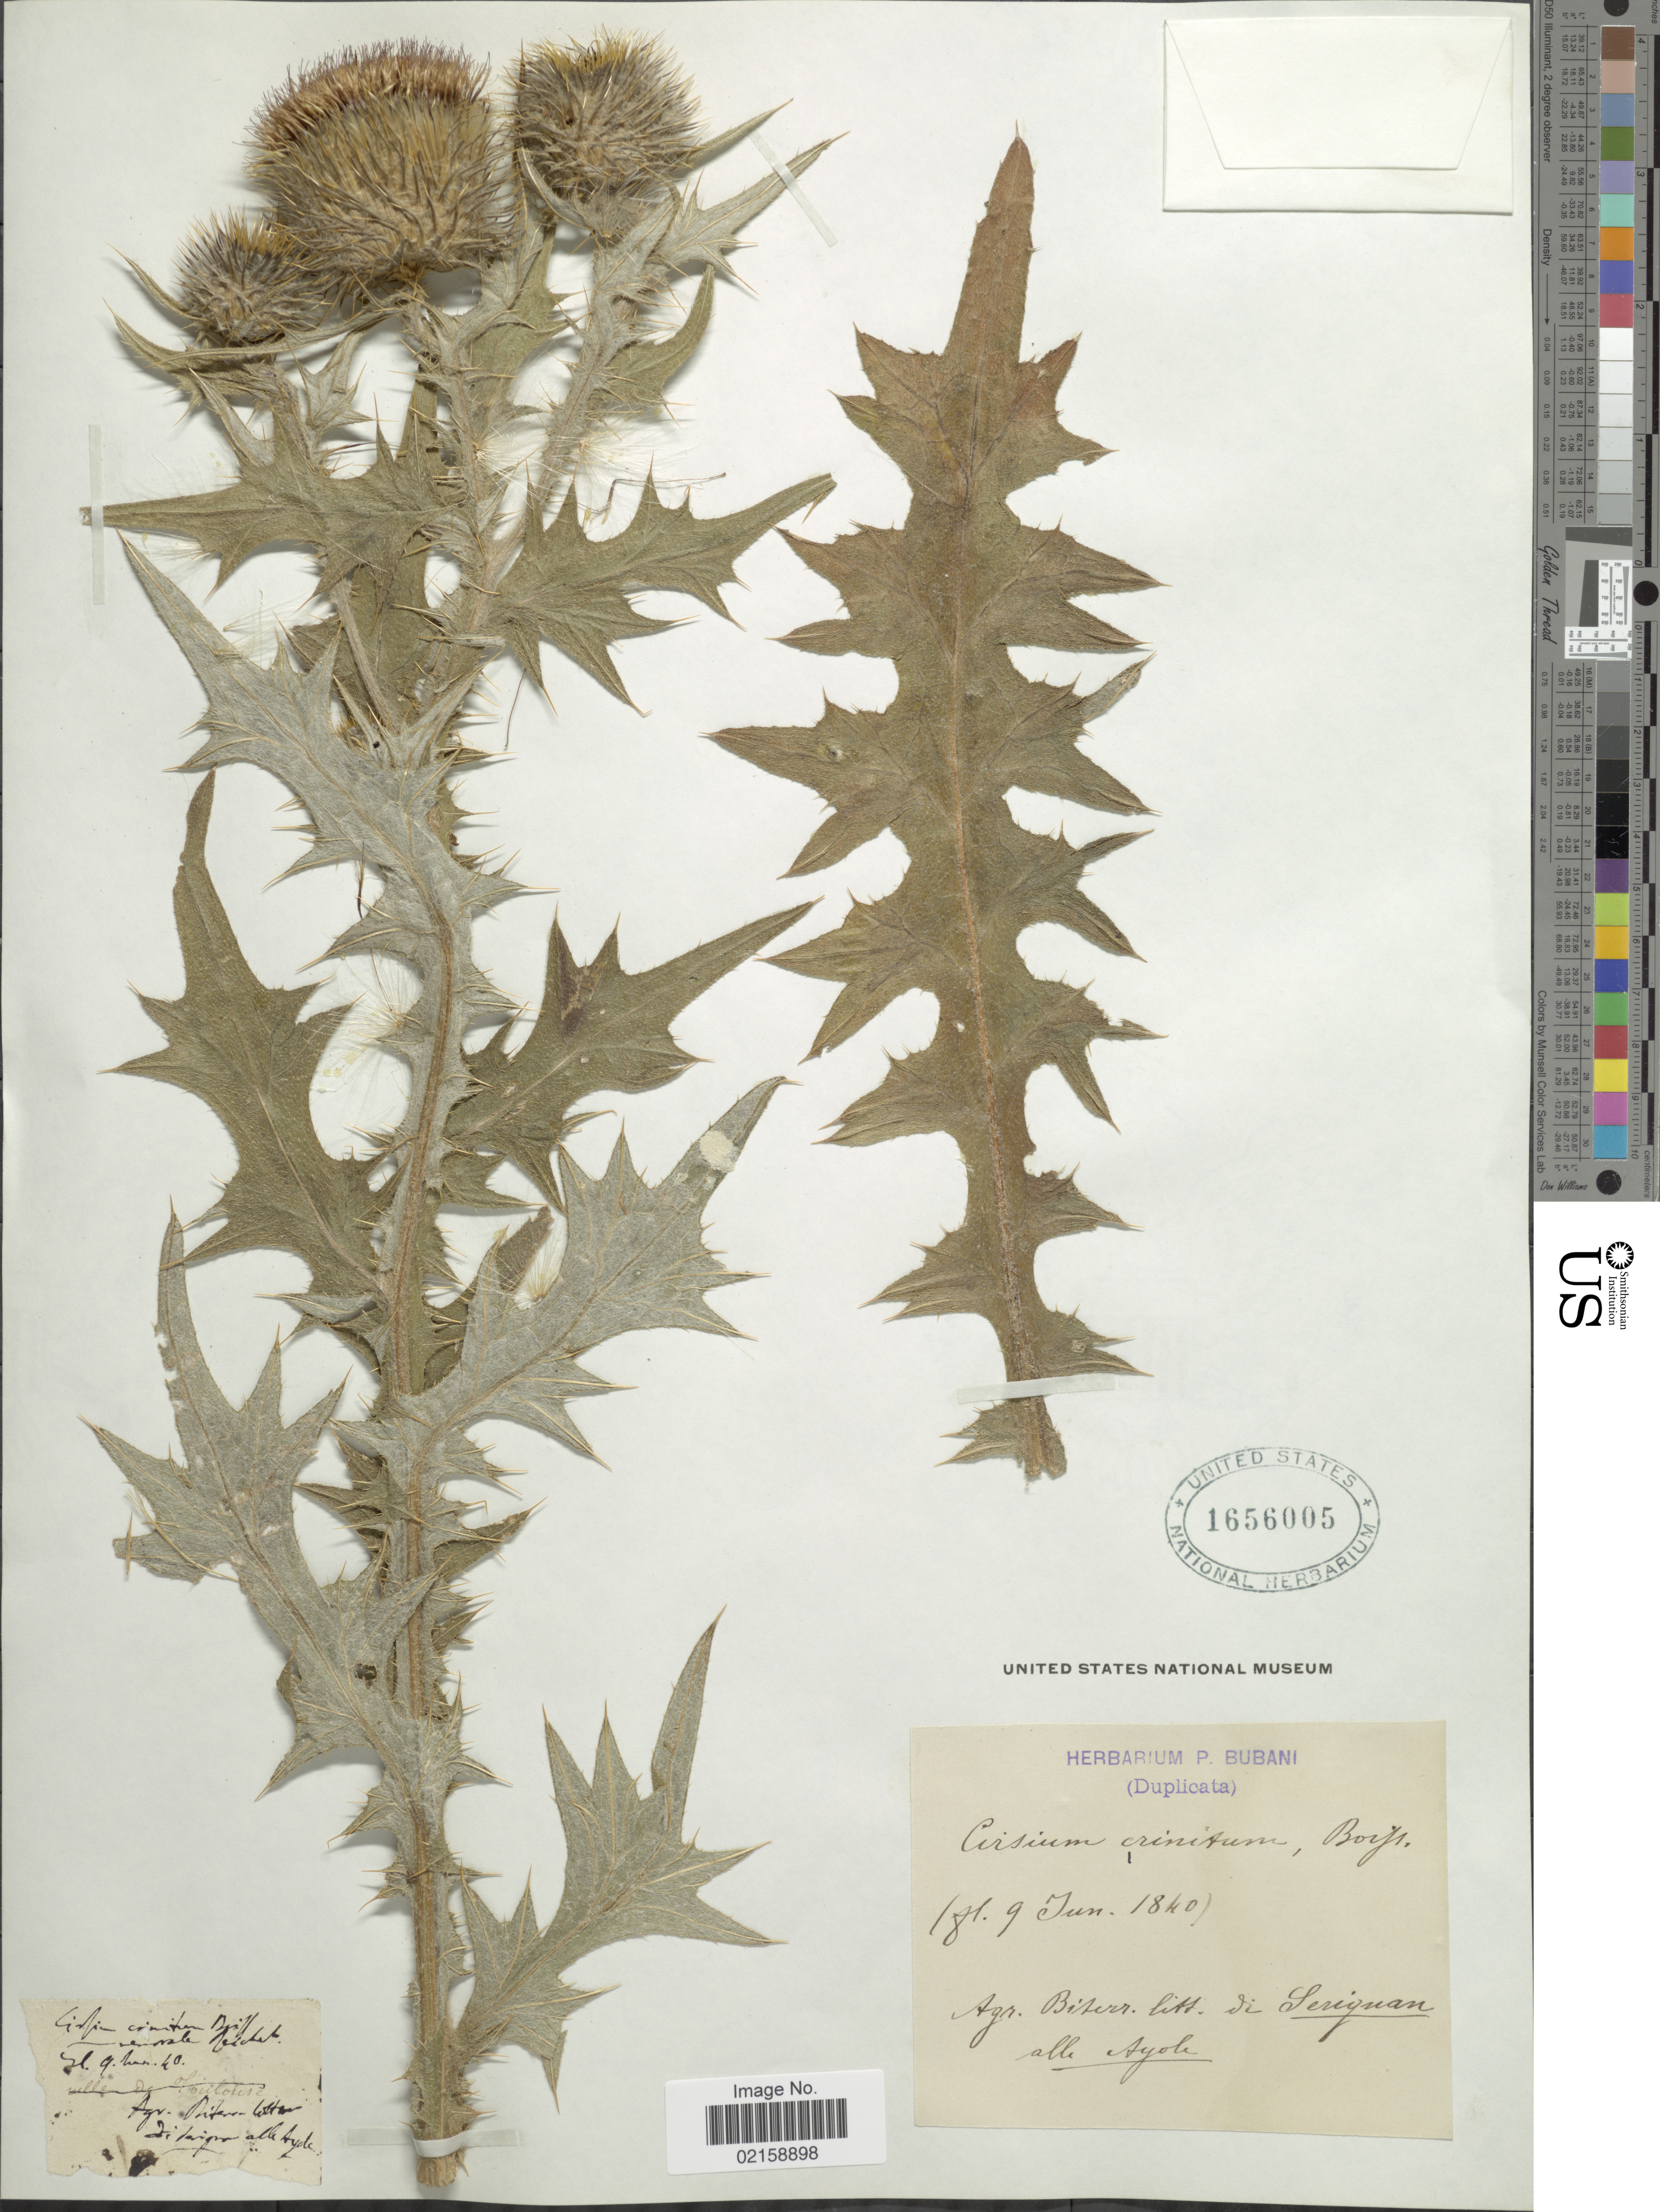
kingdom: Plantae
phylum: Tracheophyta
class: Magnoliopsida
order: Asterales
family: Asteraceae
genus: Cirsium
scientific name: Cirsium vulgare subsp. crinitum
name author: (Boiss. ex DC.) Arènes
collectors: ex herb. P. Bubani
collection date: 1840-06-09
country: France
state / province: Occitanie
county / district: Aude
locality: Agr. Biterr. litt. di Serignan alla Aude.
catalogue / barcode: US 1656005